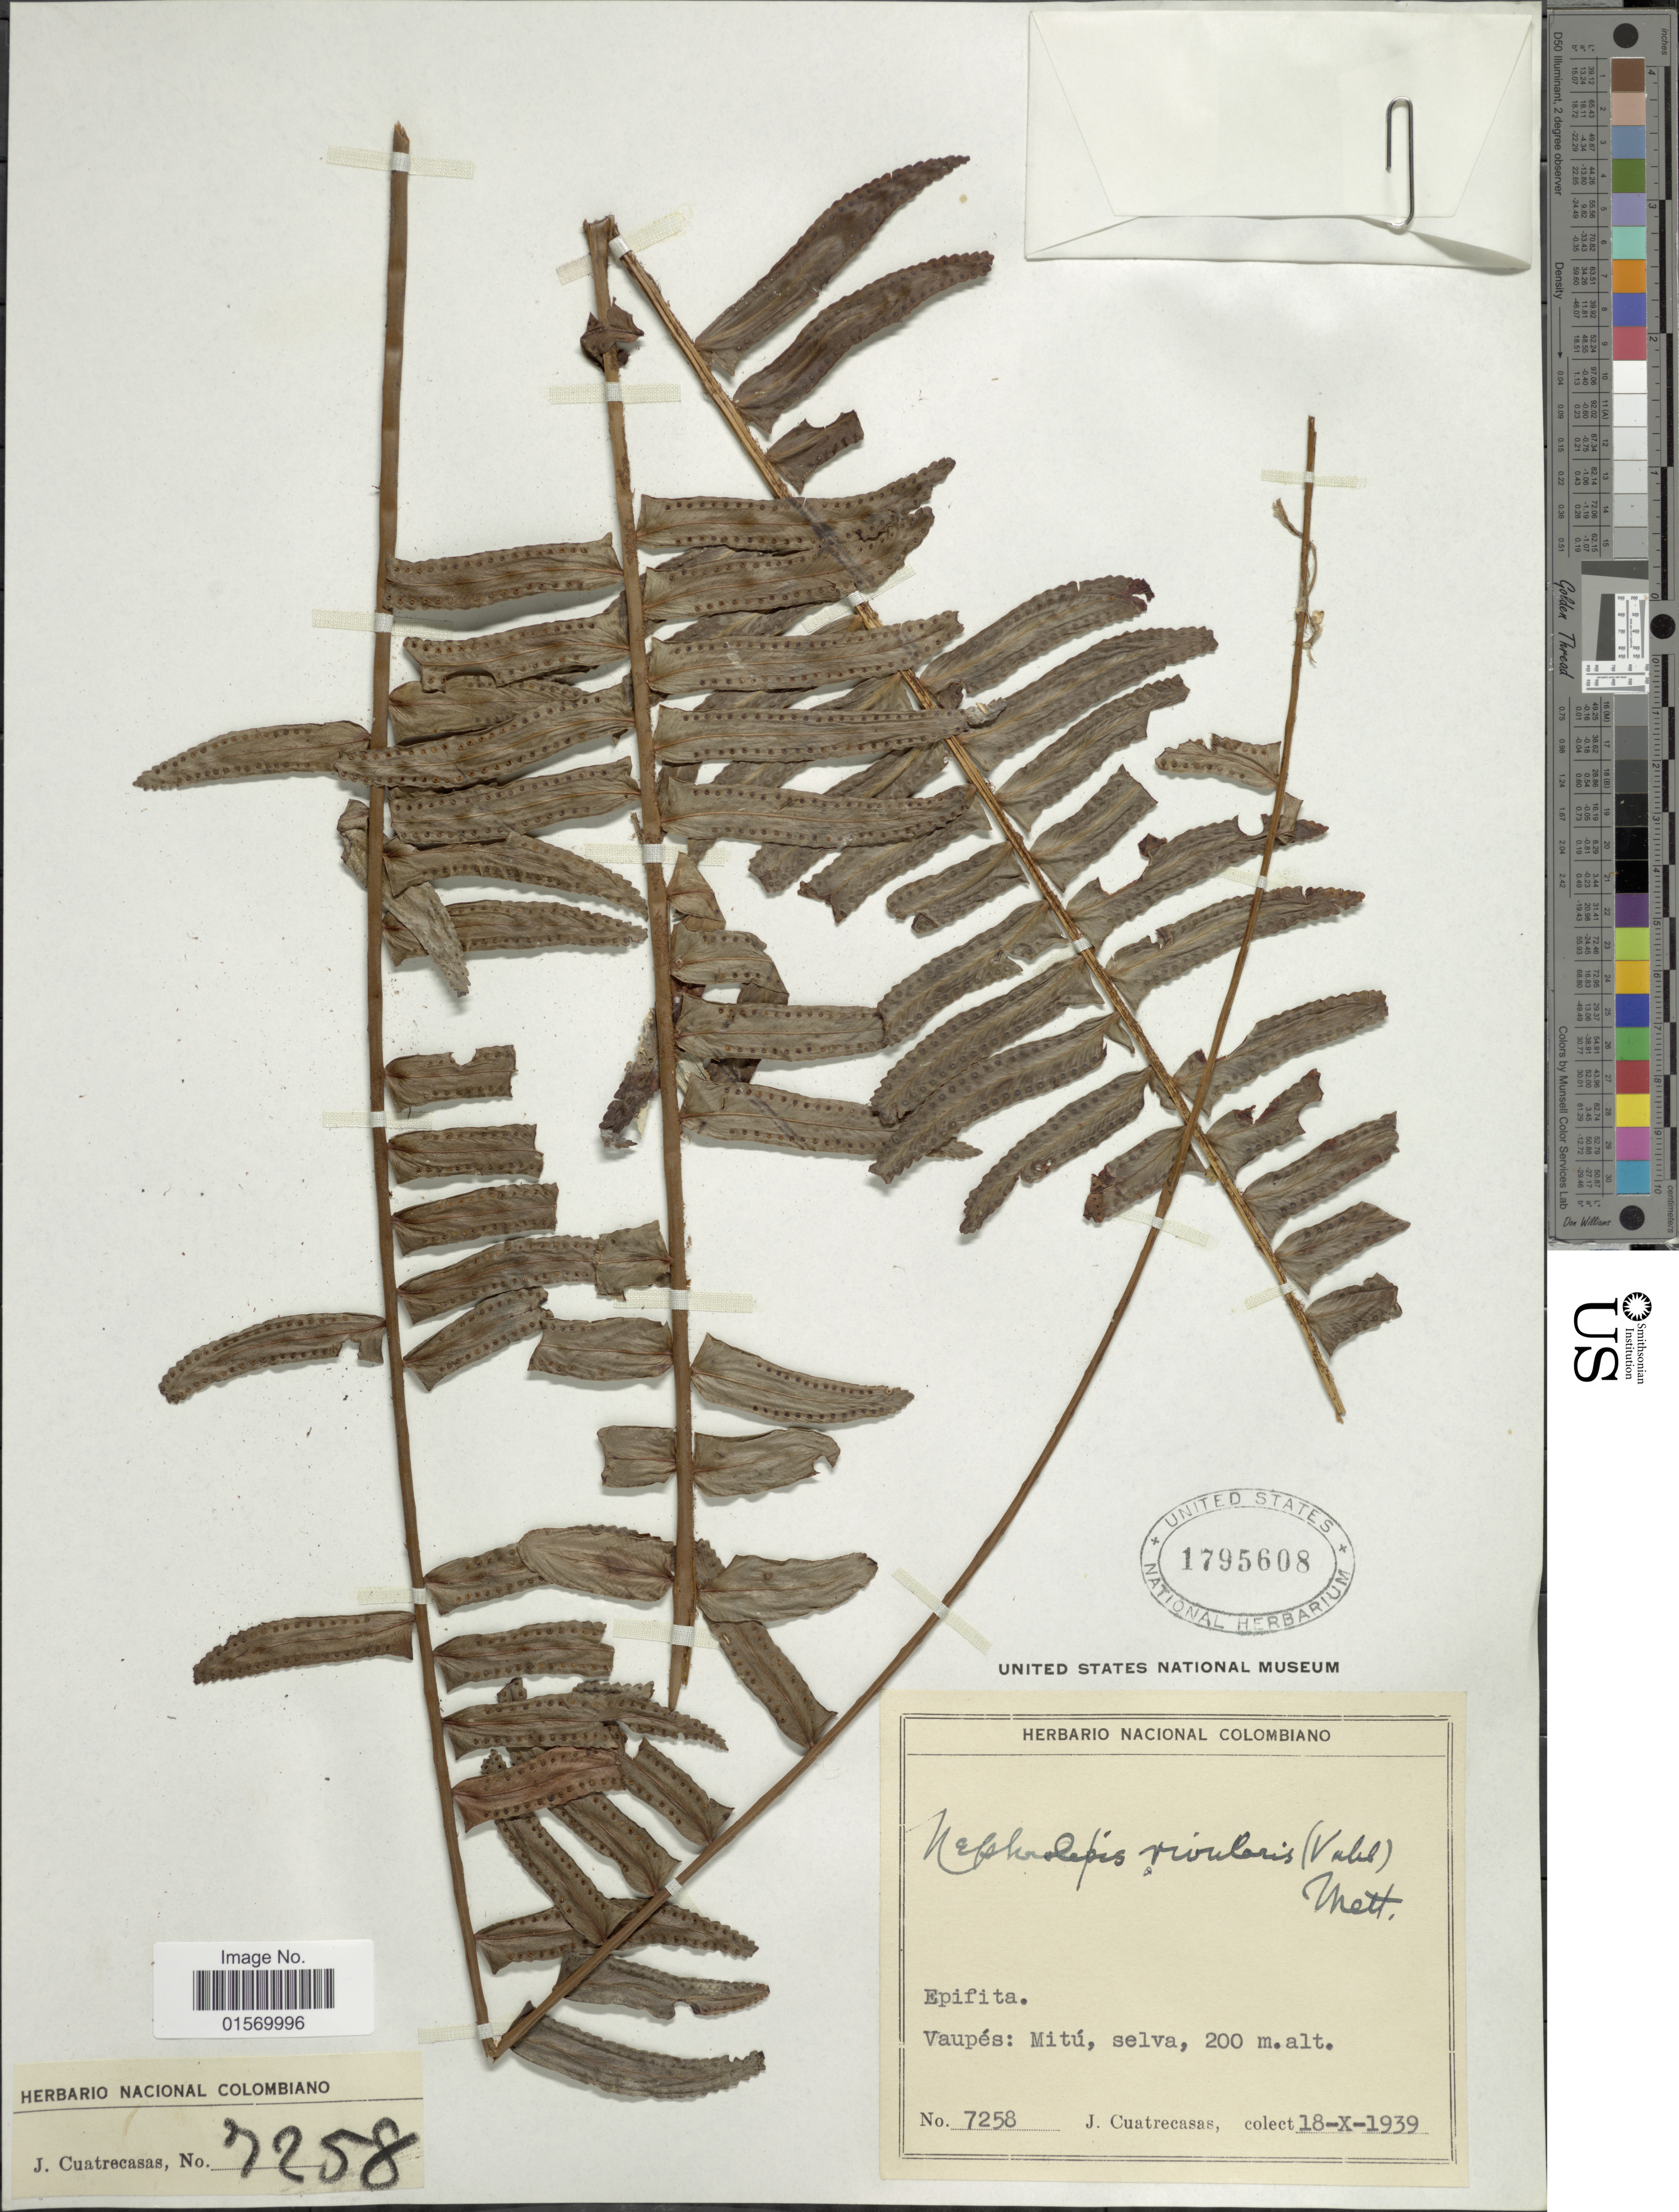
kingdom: Plantae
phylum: Tracheophyta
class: Polypodiopsida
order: Polypodiales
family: Nephrolepidaceae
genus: Nephrolepis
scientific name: Nephrolepis rivularis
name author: (Vahl) Mett. ex Krug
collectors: J. Cuatrecasas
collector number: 7258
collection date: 1939-10-18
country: Colombia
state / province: Vaupés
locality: Mitú, selva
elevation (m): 200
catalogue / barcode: US 1795608